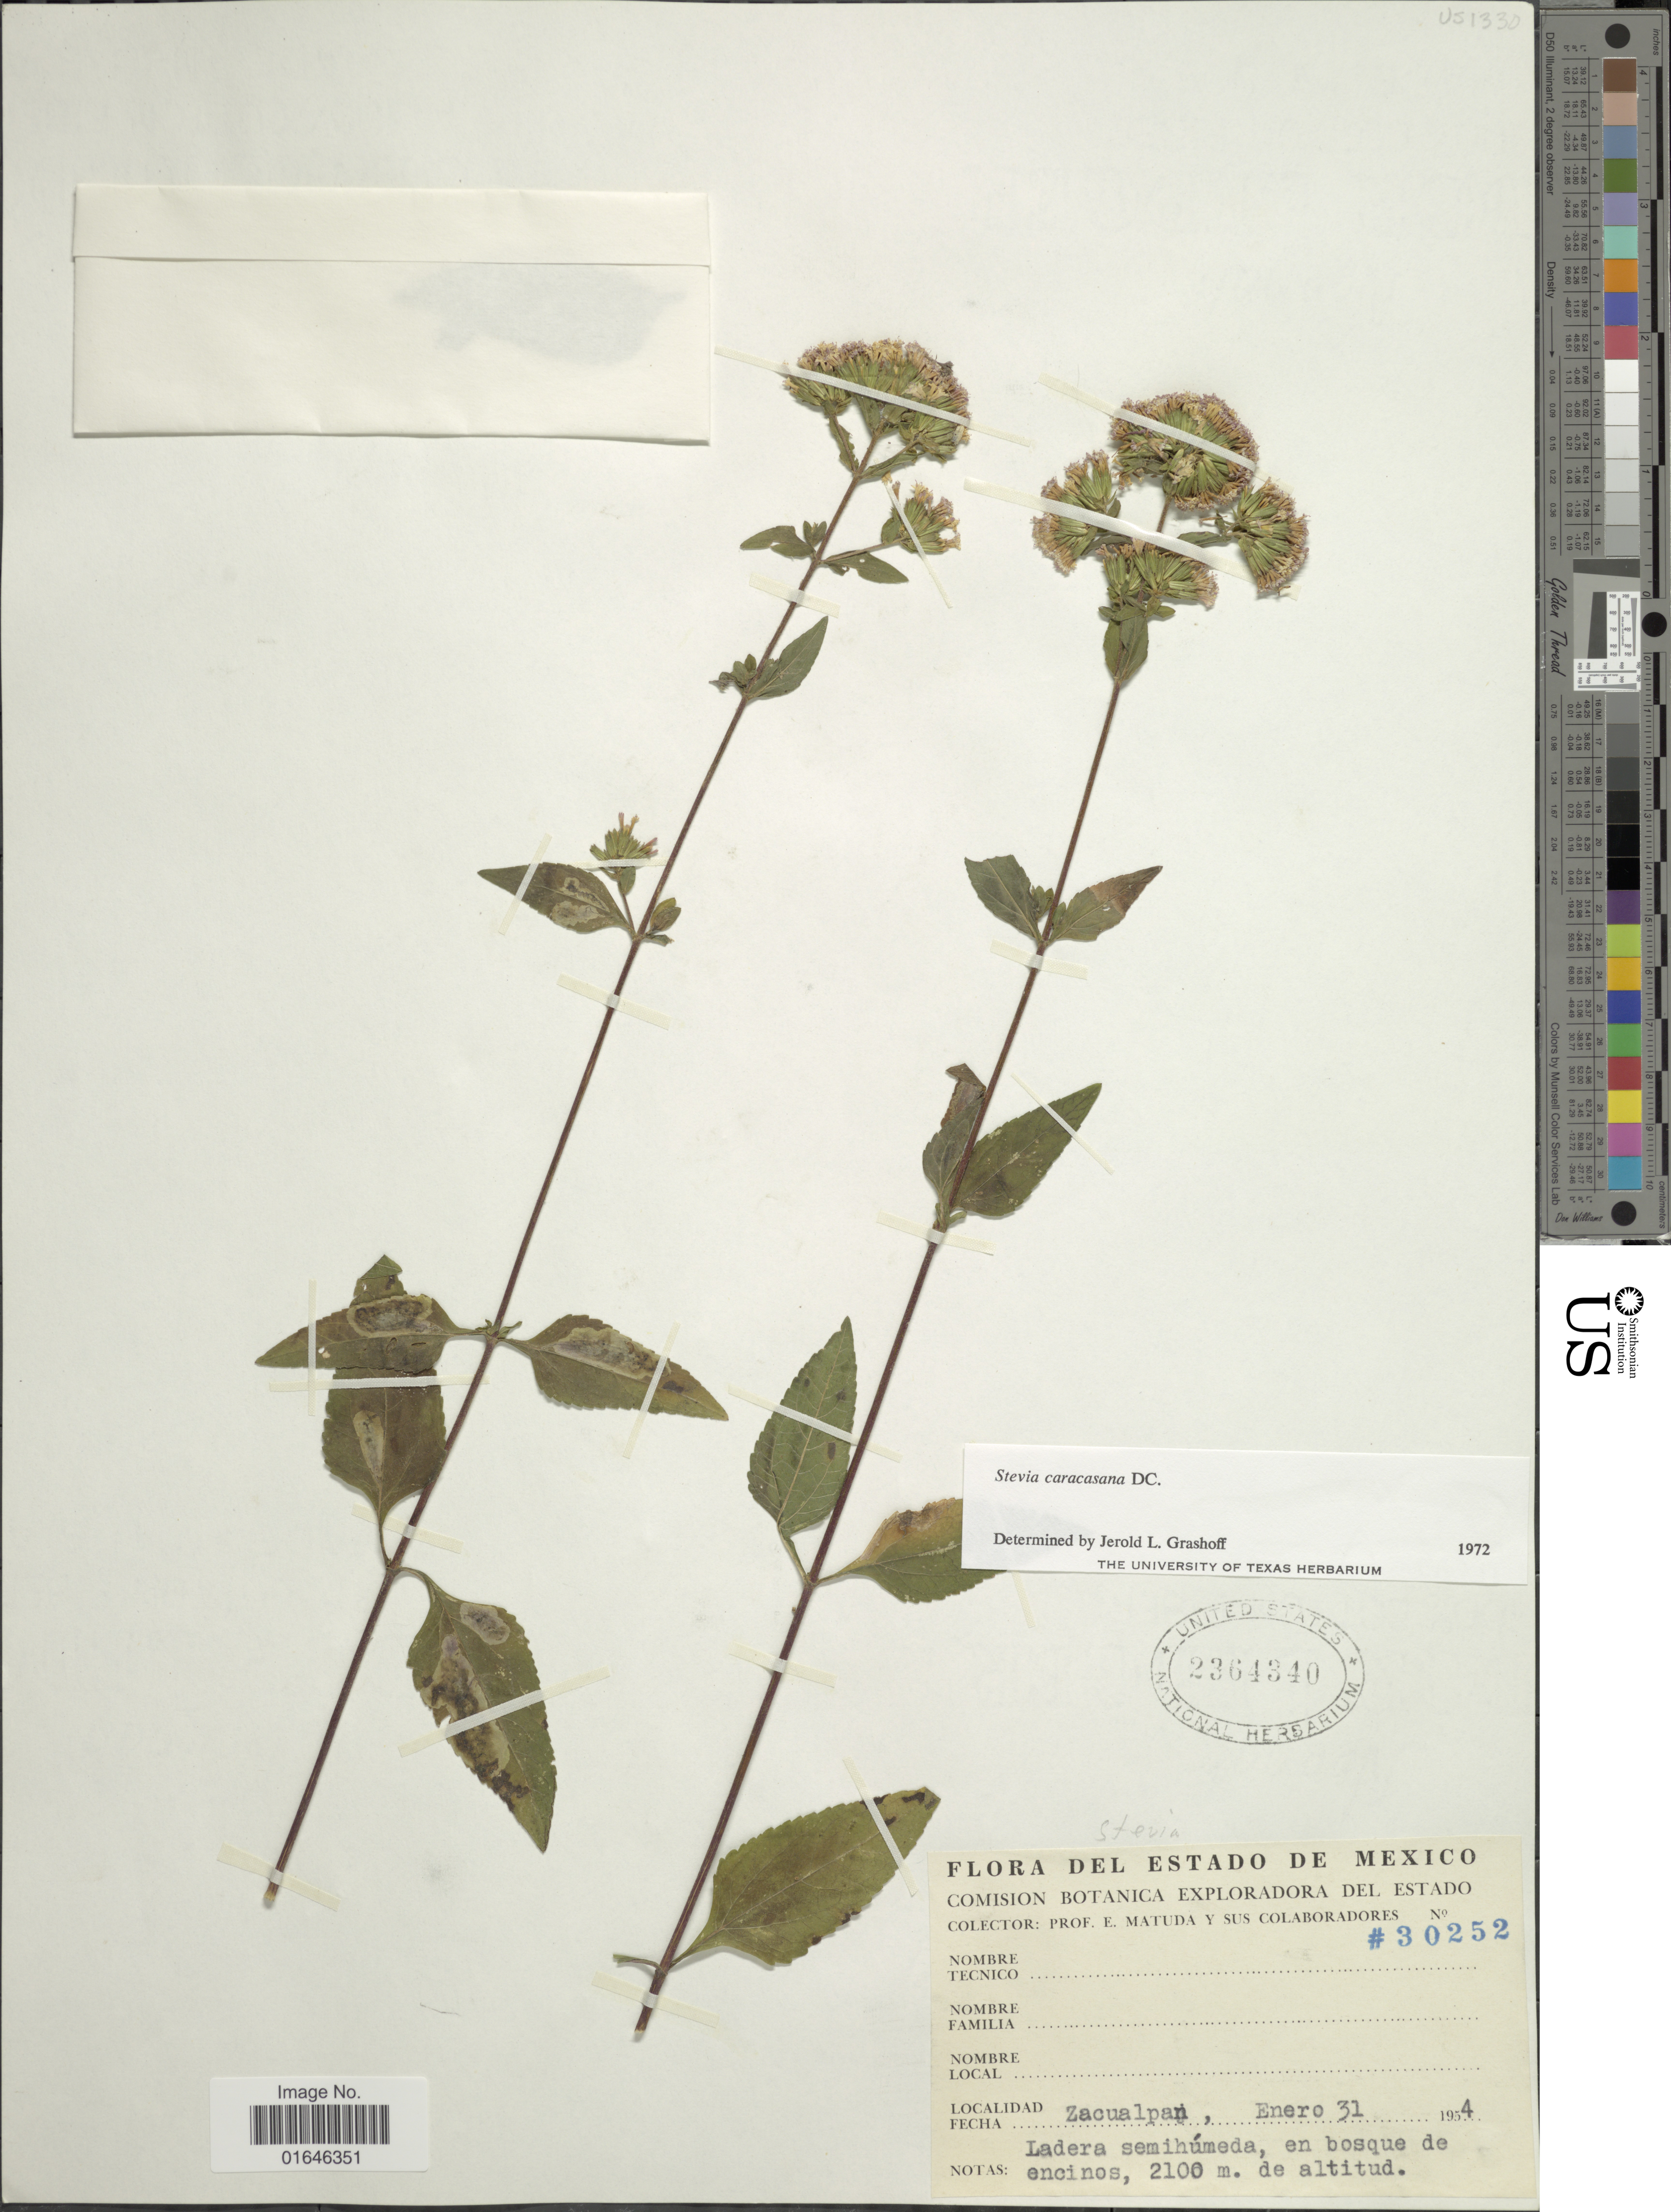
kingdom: Plantae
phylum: Tracheophyta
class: Magnoliopsida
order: Asterales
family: Asteraceae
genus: Stevia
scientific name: Stevia caracasana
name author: DC.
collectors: E. Matuda & et al.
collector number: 30252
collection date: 1954-01-31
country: Mexico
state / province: México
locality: Zacualpan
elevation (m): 2100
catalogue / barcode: US 2364340